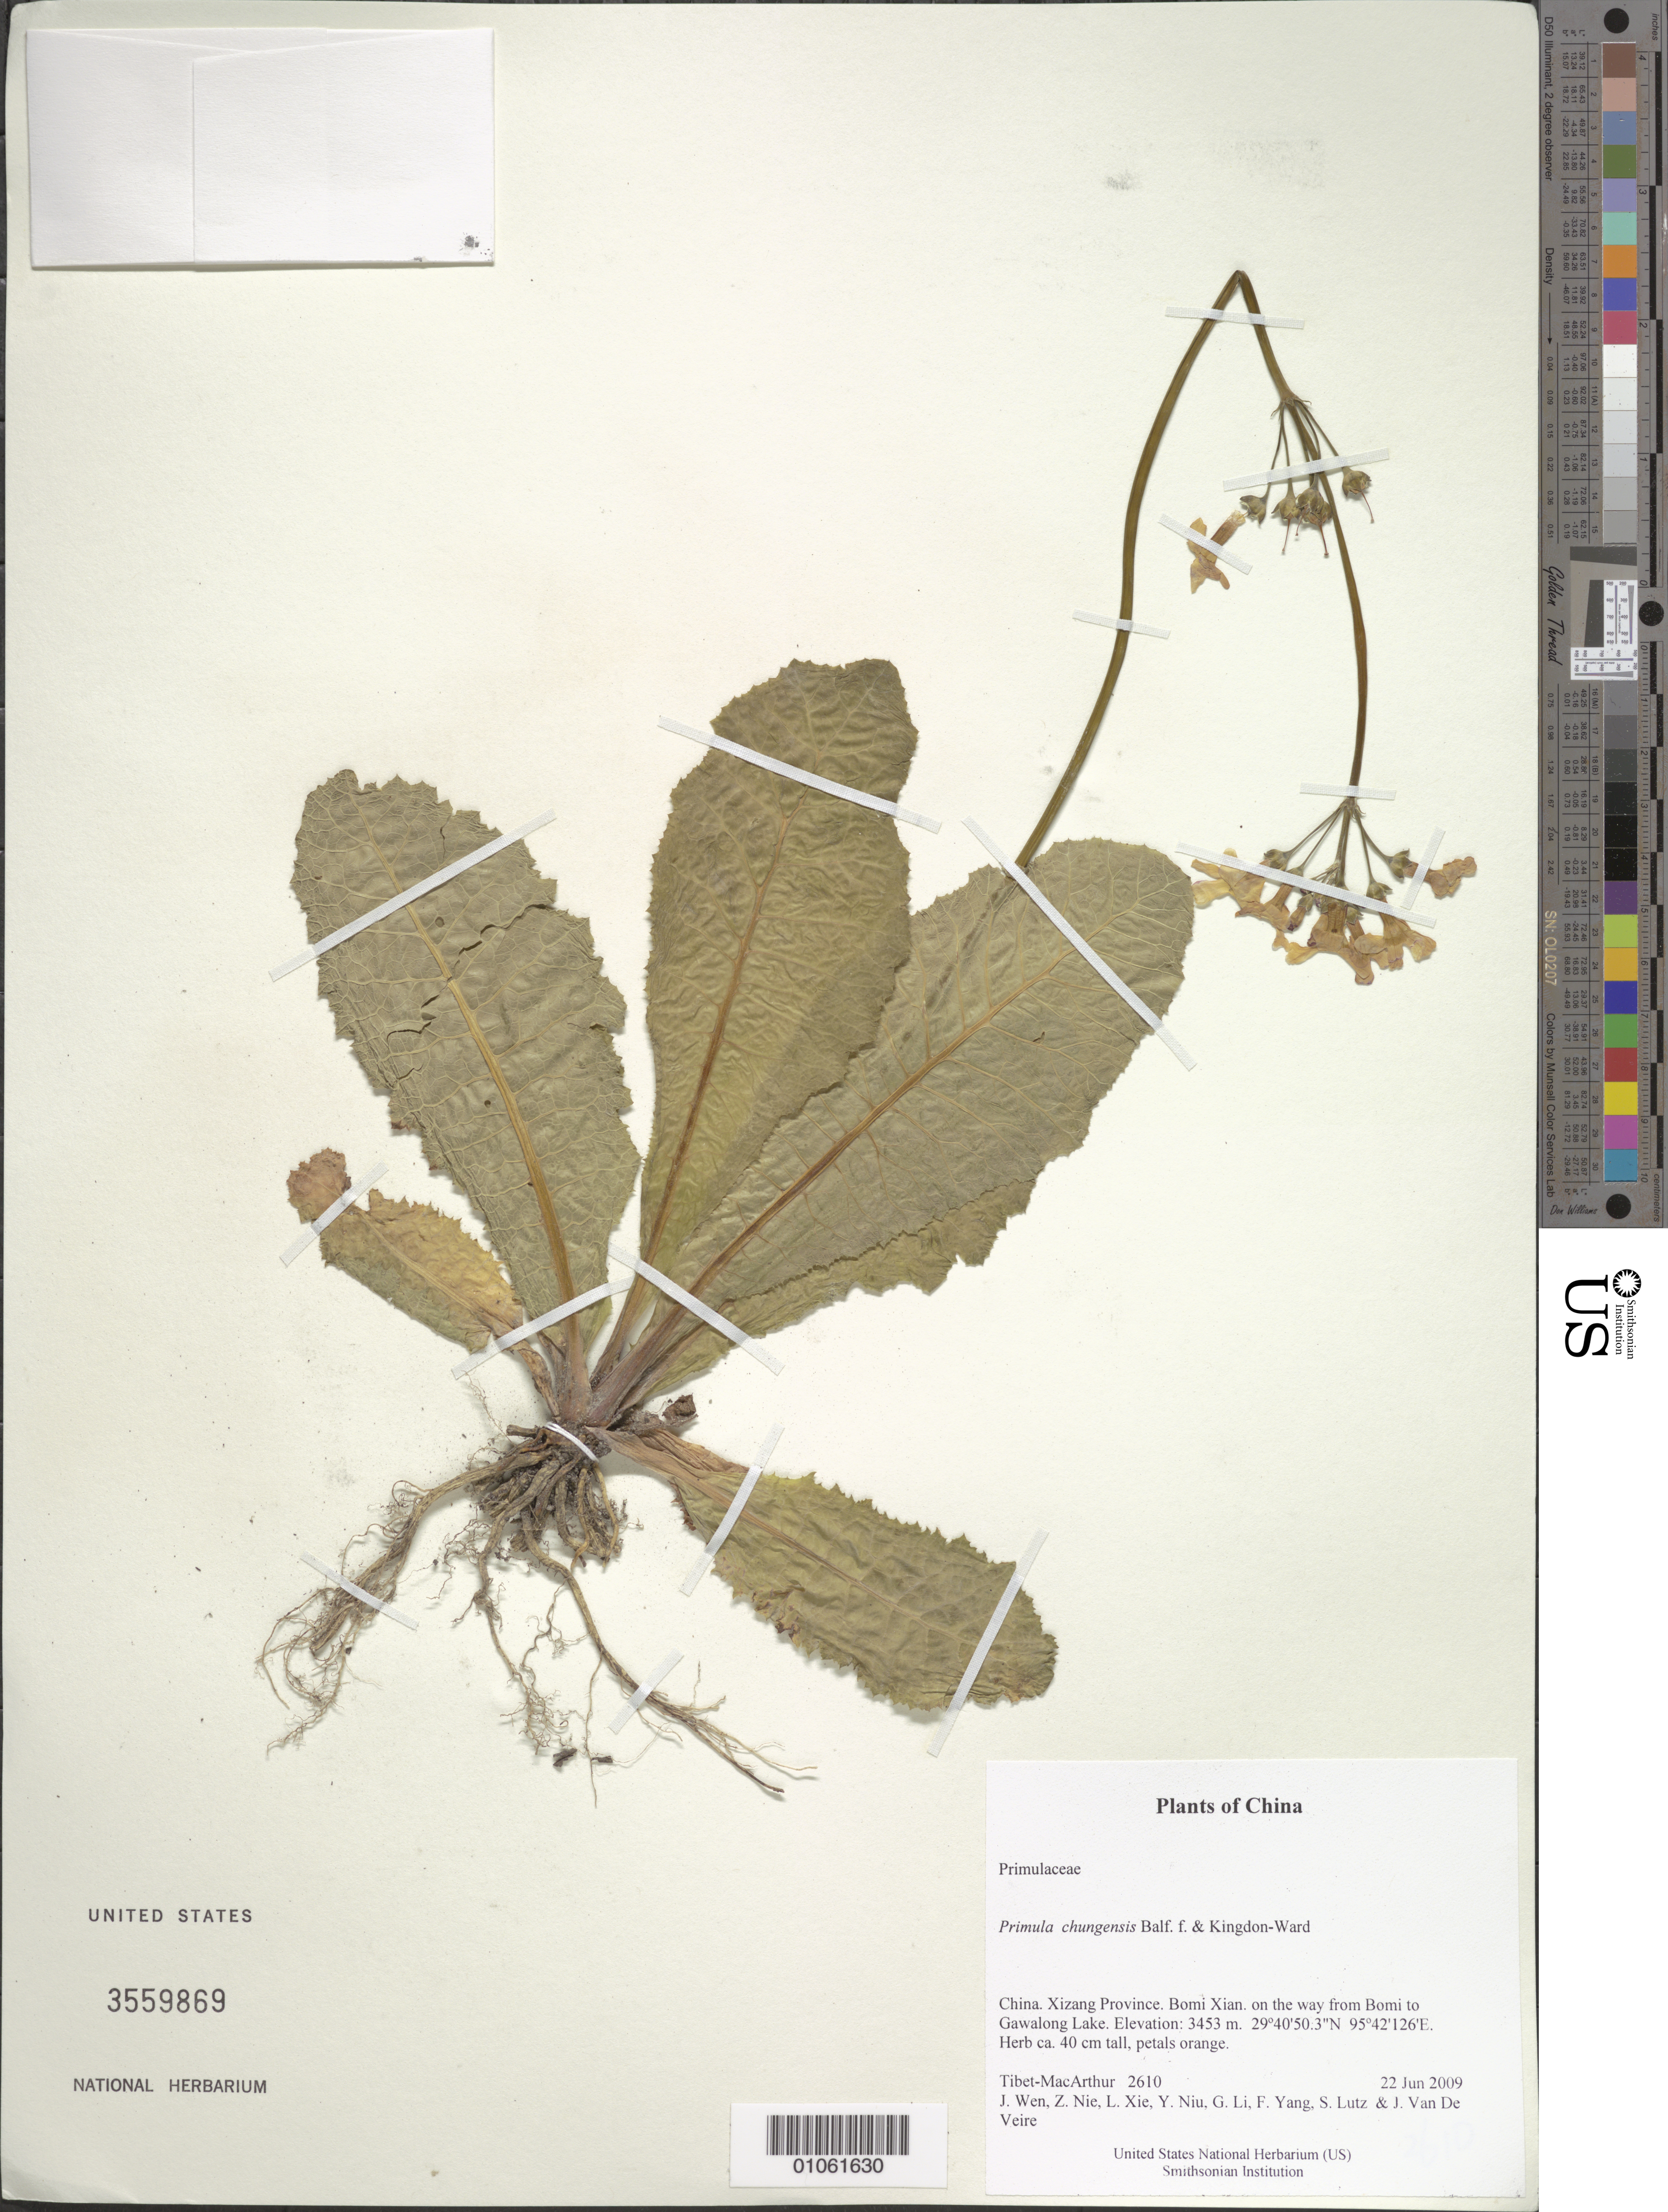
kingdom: Plantae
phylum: Tracheophyta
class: Magnoliopsida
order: Ericales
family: Primulaceae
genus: Primula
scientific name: Primula chungensis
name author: Balf. f. & Kingdon-Ward in Balf. f.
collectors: Tibet-MacArthur, J. Wen, Z. Nie, L. Xie, Y. Niu, G. Li, F. Yang, S. Lutz & J. Van De Veire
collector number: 2610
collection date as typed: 22 Jun 2009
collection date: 2009-06-22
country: China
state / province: Xizang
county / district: Bomi Xian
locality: on the way from Bomi to Gawalong Lake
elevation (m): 3453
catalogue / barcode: US 3559869